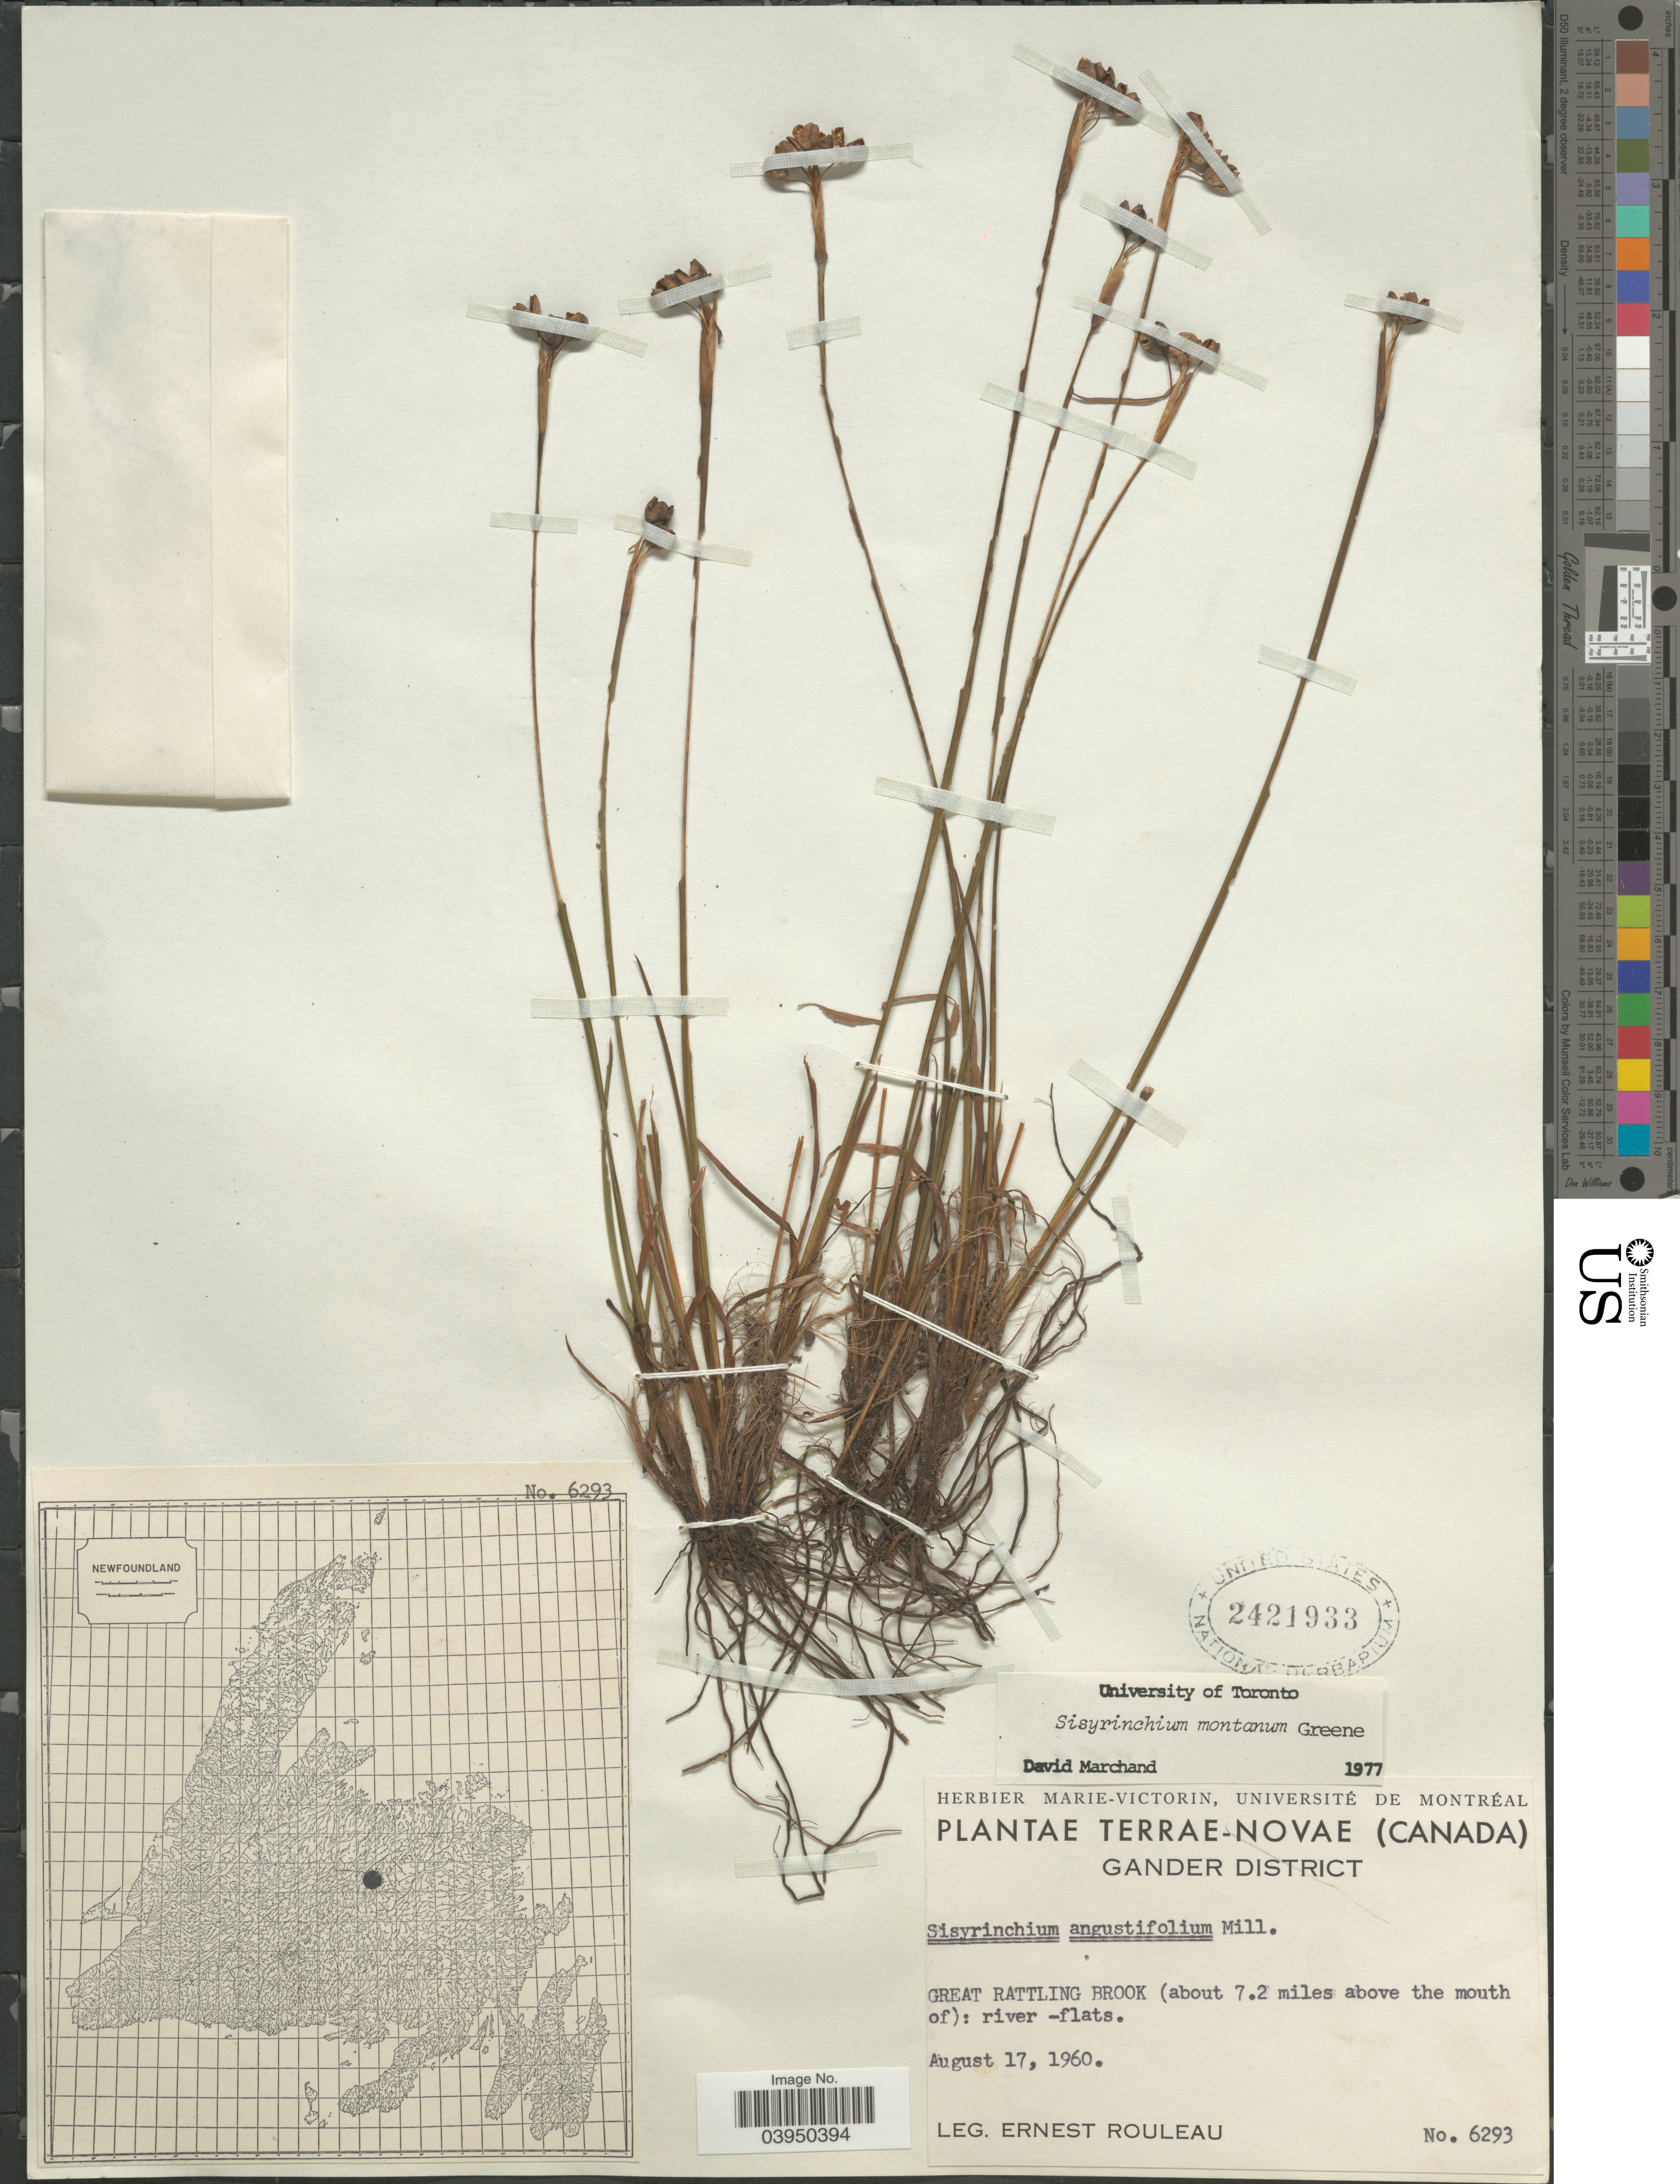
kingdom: Plantae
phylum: Tracheophyta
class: Liliopsida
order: Asparagales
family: Iridaceae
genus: Sisyrinchium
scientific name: Sisyrinchium angustifolium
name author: Mill.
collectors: J. Rouleau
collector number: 6293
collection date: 1960-08-17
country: Canada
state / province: Newfoundland and Labrador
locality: Terrae-Novae. Gander District. Great Rattling Brook (about 7.2 miles above the mouth of): river-flats.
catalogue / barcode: US 2421933